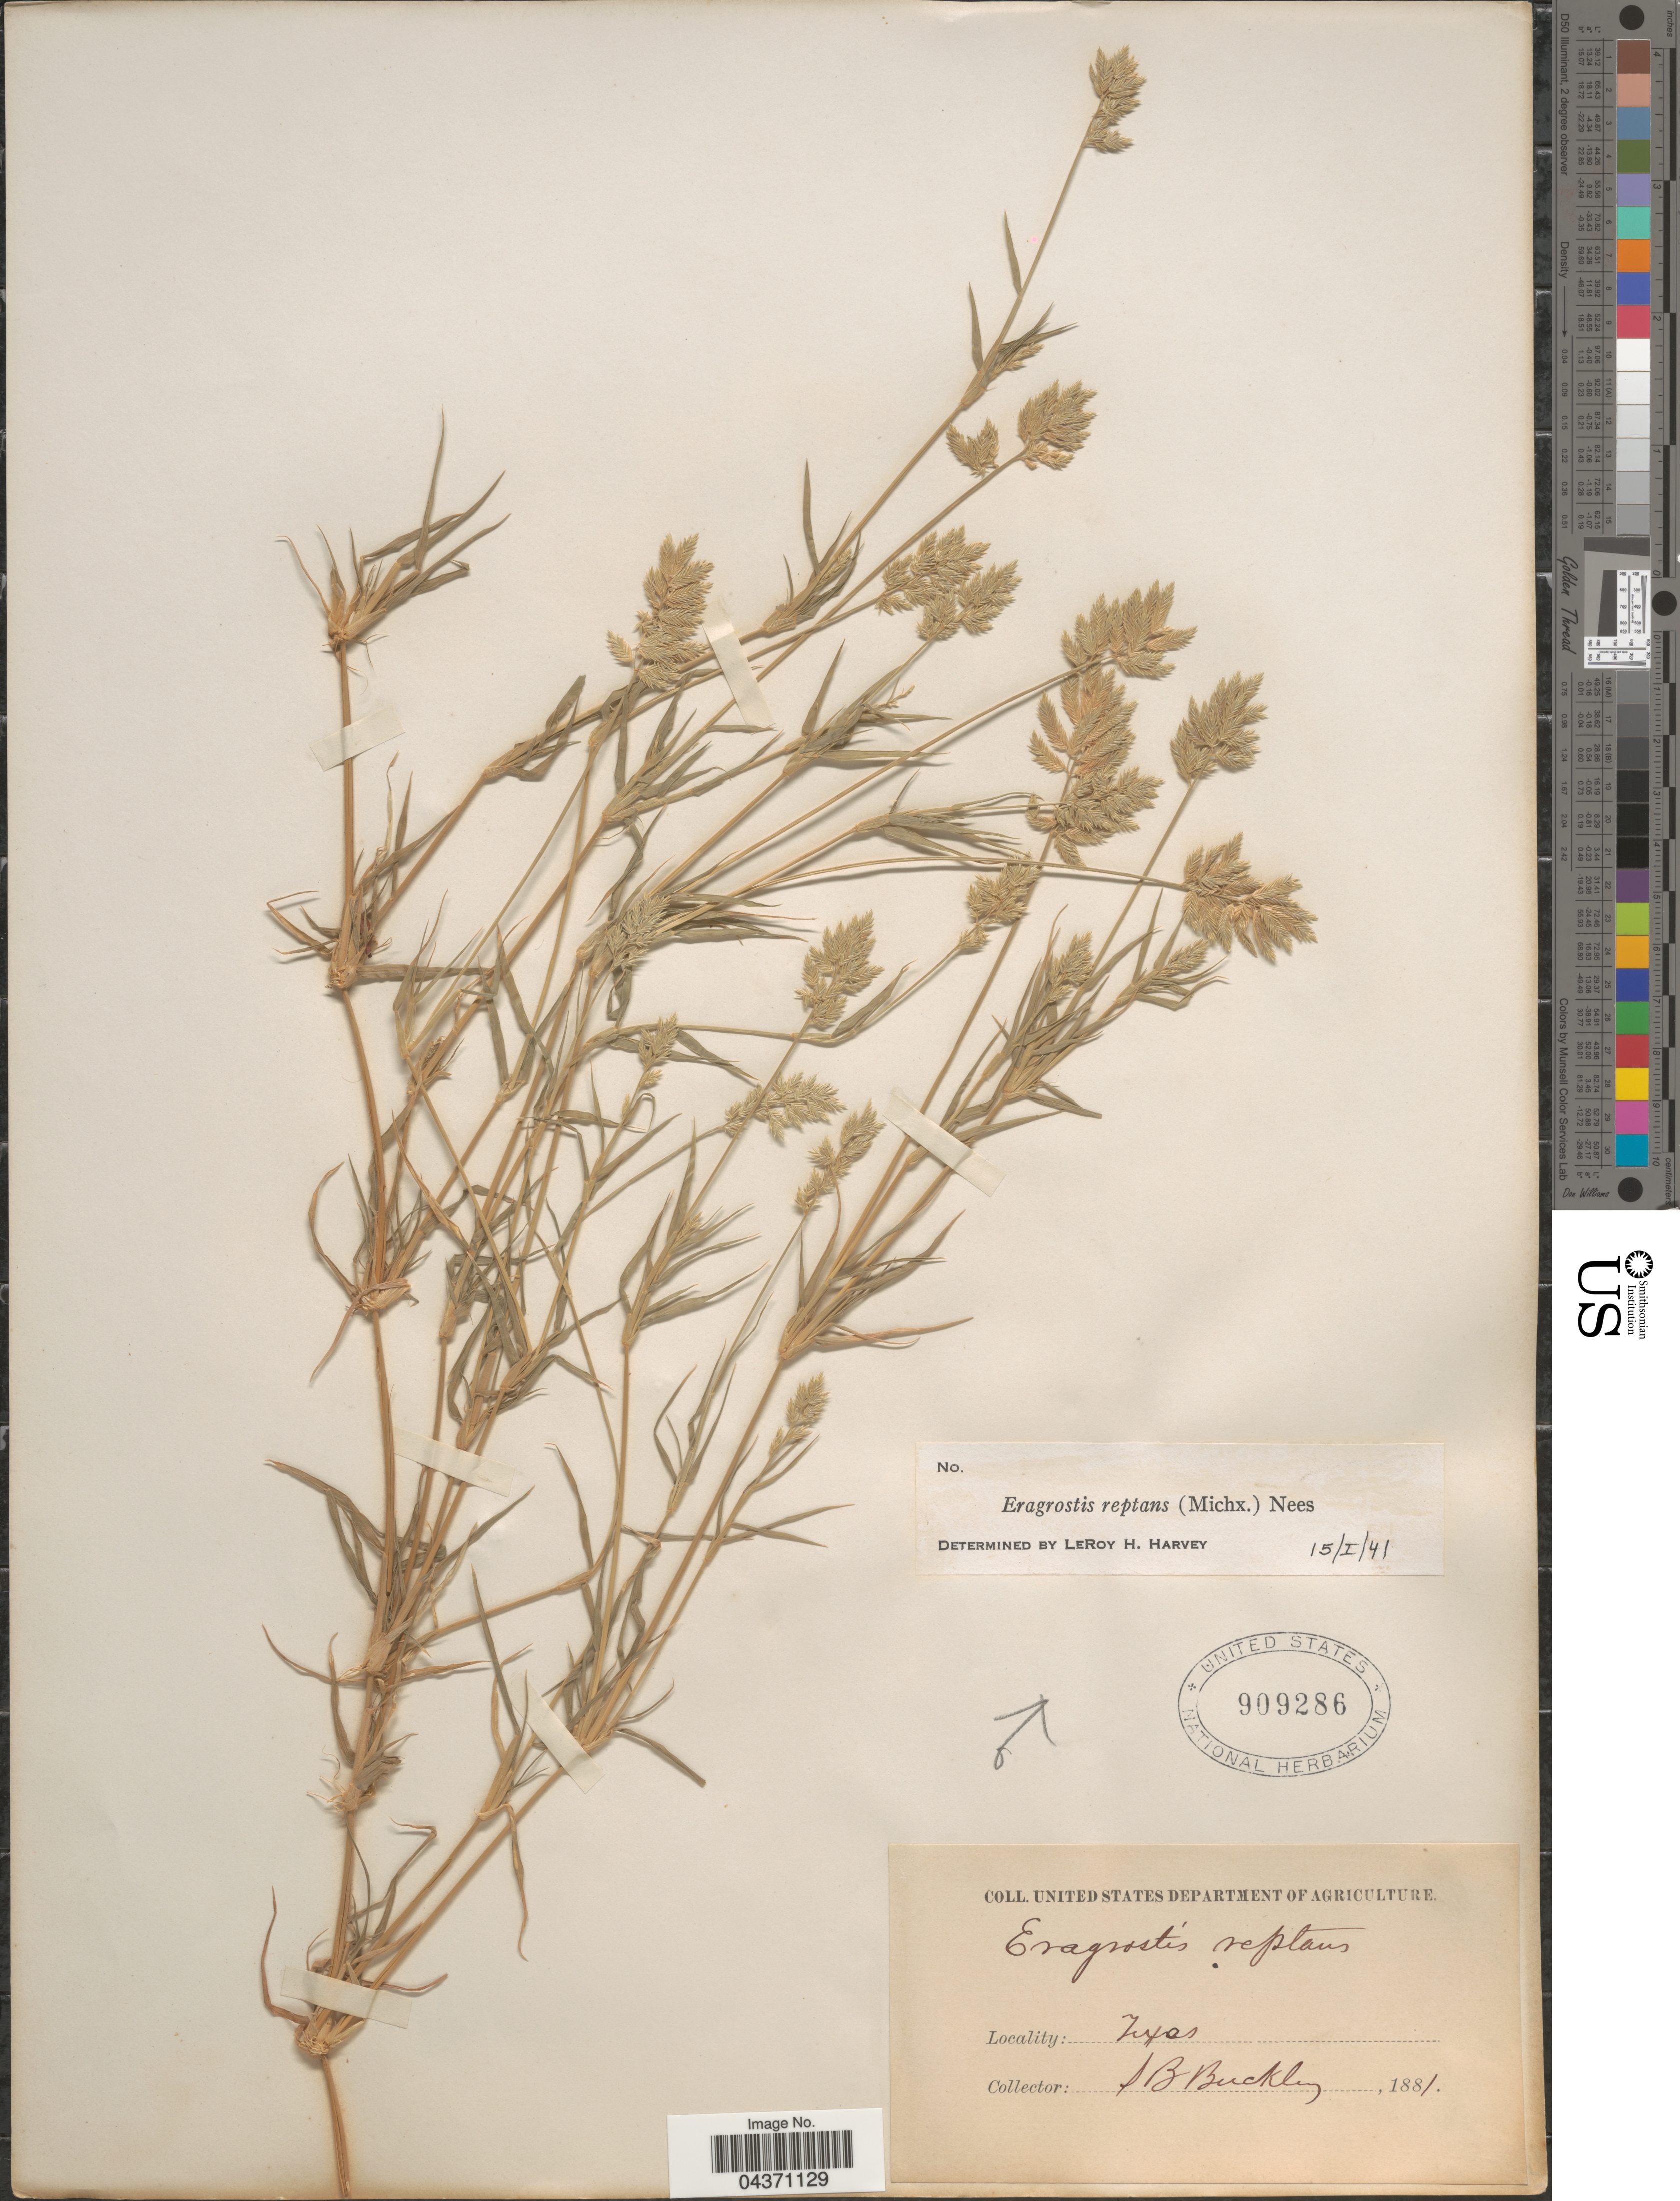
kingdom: Plantae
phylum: Tracheophyta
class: Liliopsida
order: Poales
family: Poaceae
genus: Eragrostis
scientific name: Eragrostis reptans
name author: (Michx.) Nees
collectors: S. B. Buckley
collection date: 1881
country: United States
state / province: Texas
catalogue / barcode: US 909286